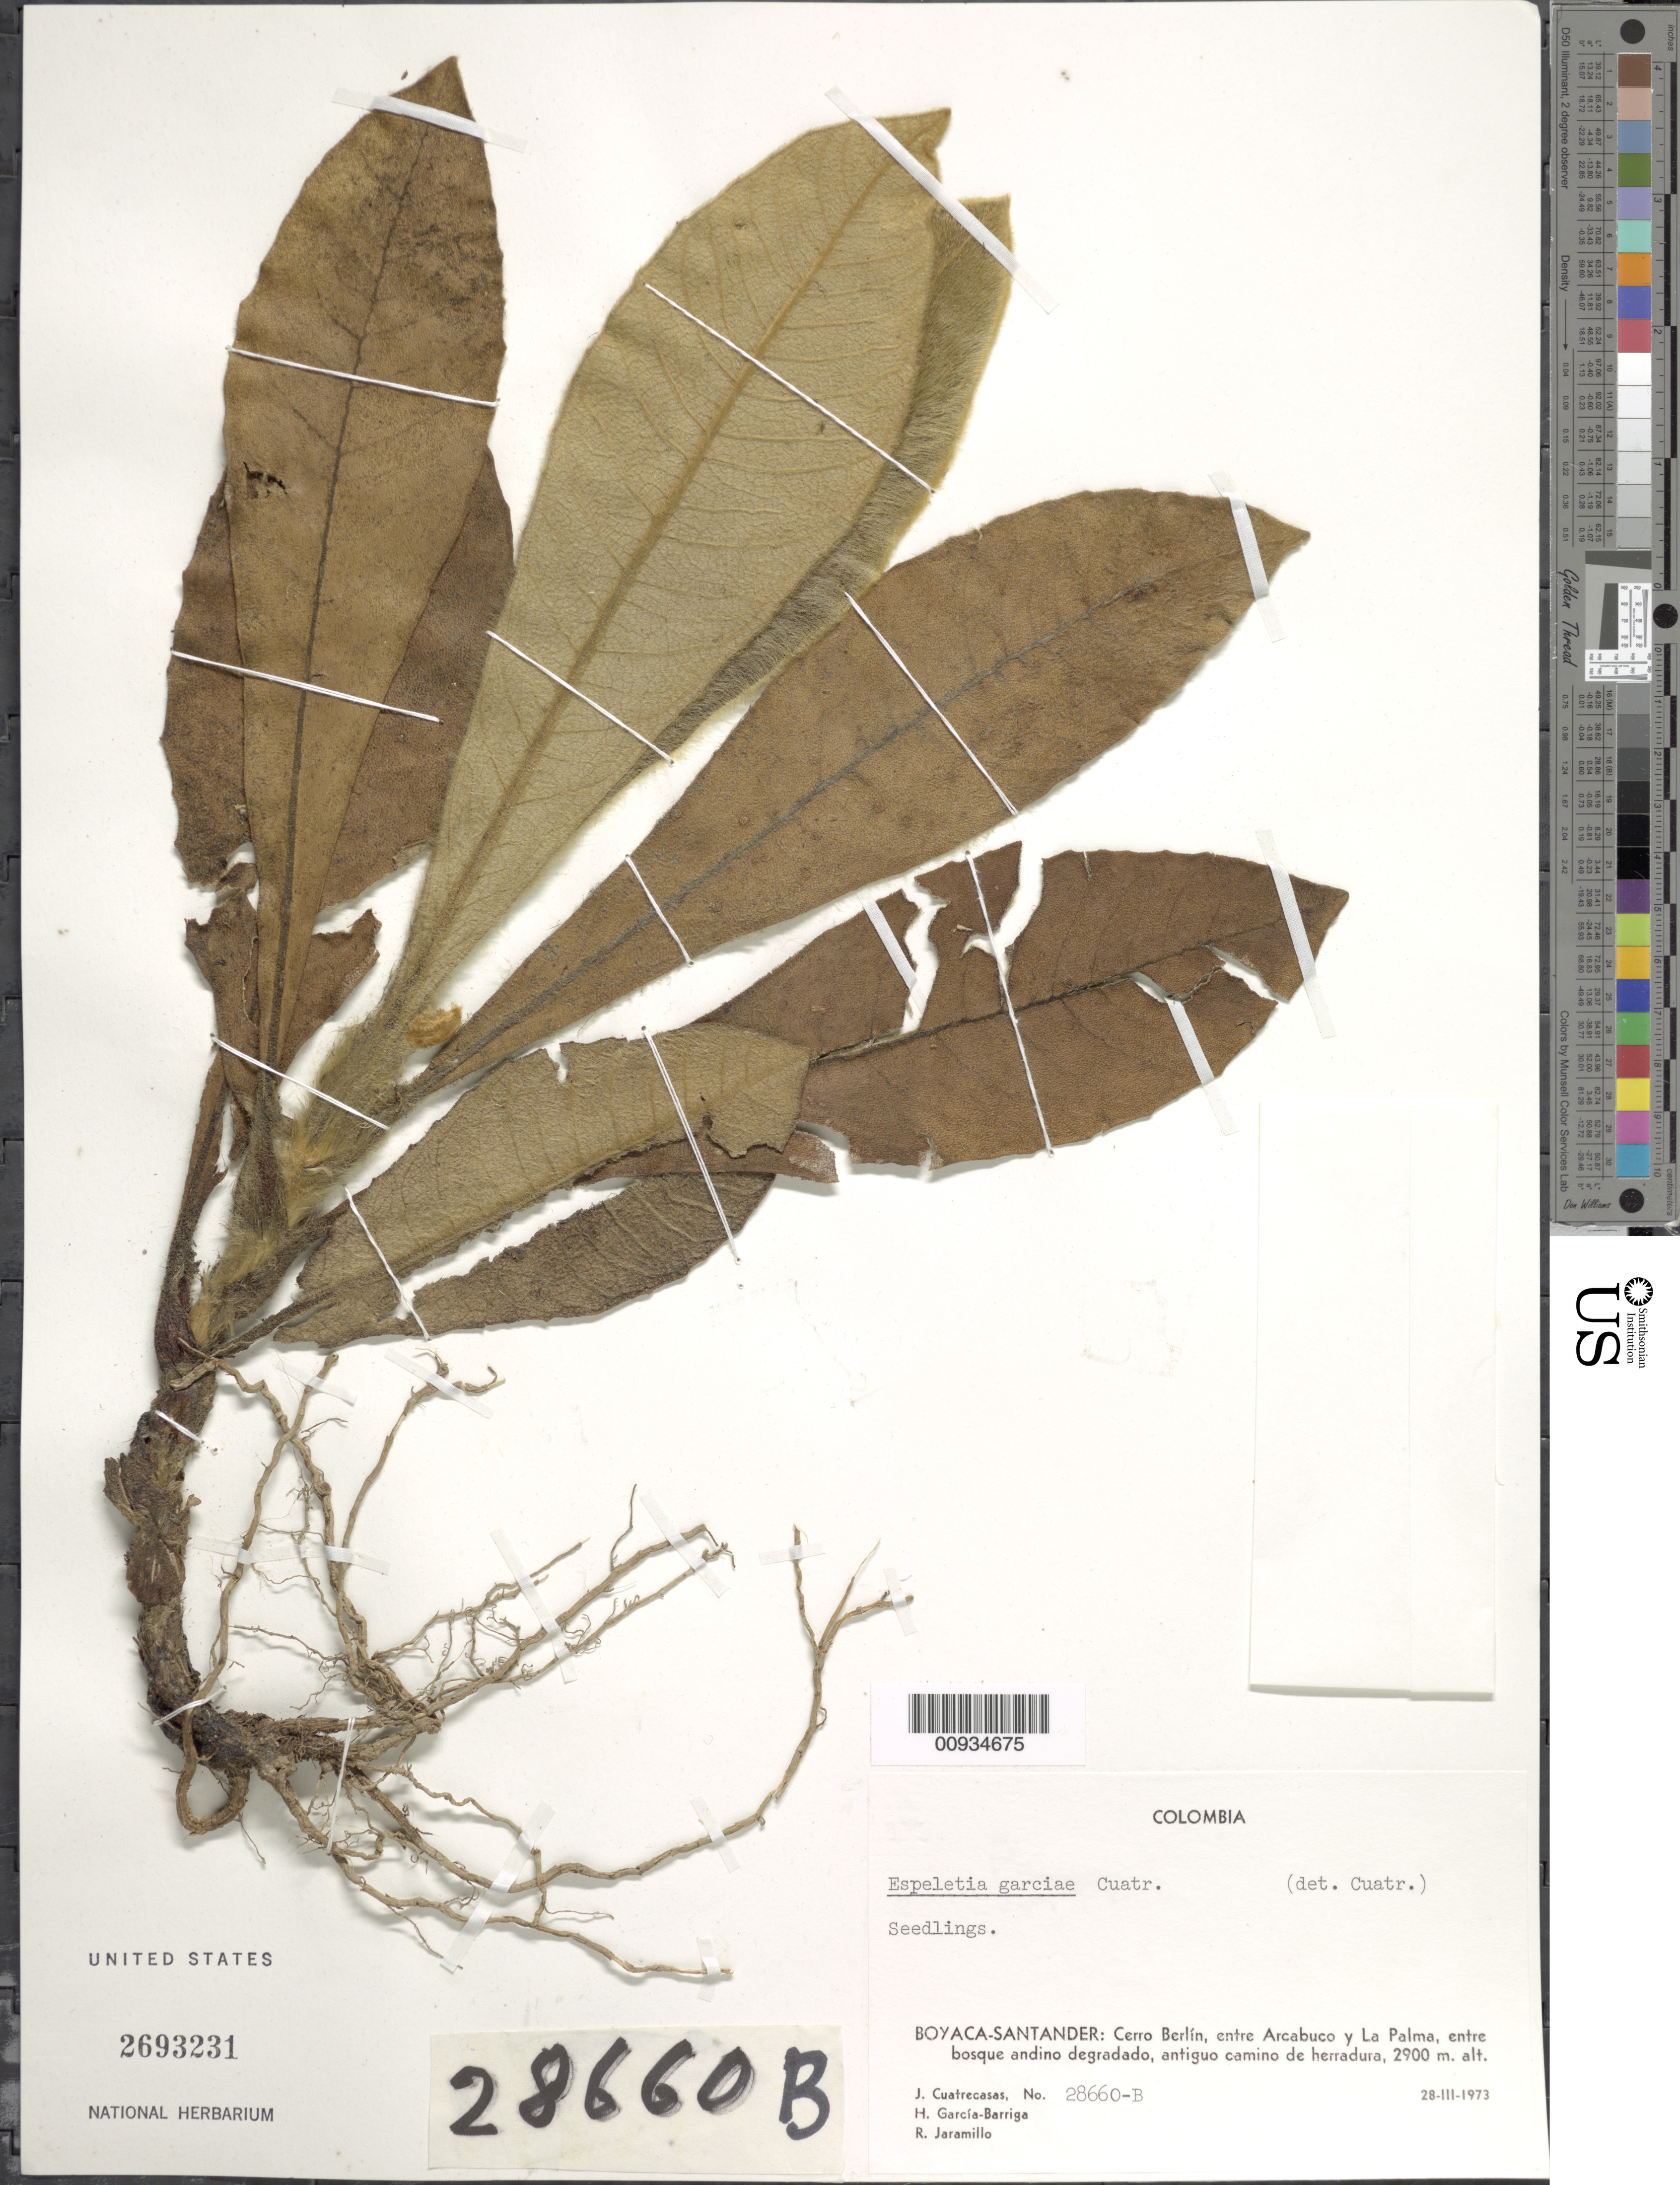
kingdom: Plantae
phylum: Tracheophyta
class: Magnoliopsida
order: Asterales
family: Asteraceae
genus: Espeletiopsis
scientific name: Espeletiopsis garciae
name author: (Cuatrec.) Cuatrec.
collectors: J. Cuatrecasas, H. García Barriga & R. Jaramillo M.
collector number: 28660-B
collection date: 1973-03-28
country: Colombia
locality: Boyacá-Santander: Cerro Berlin, entre Arcabuco y La Palma, entre bosque andino degradado, anitguo camino de herradura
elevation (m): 2900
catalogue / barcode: US 2693231